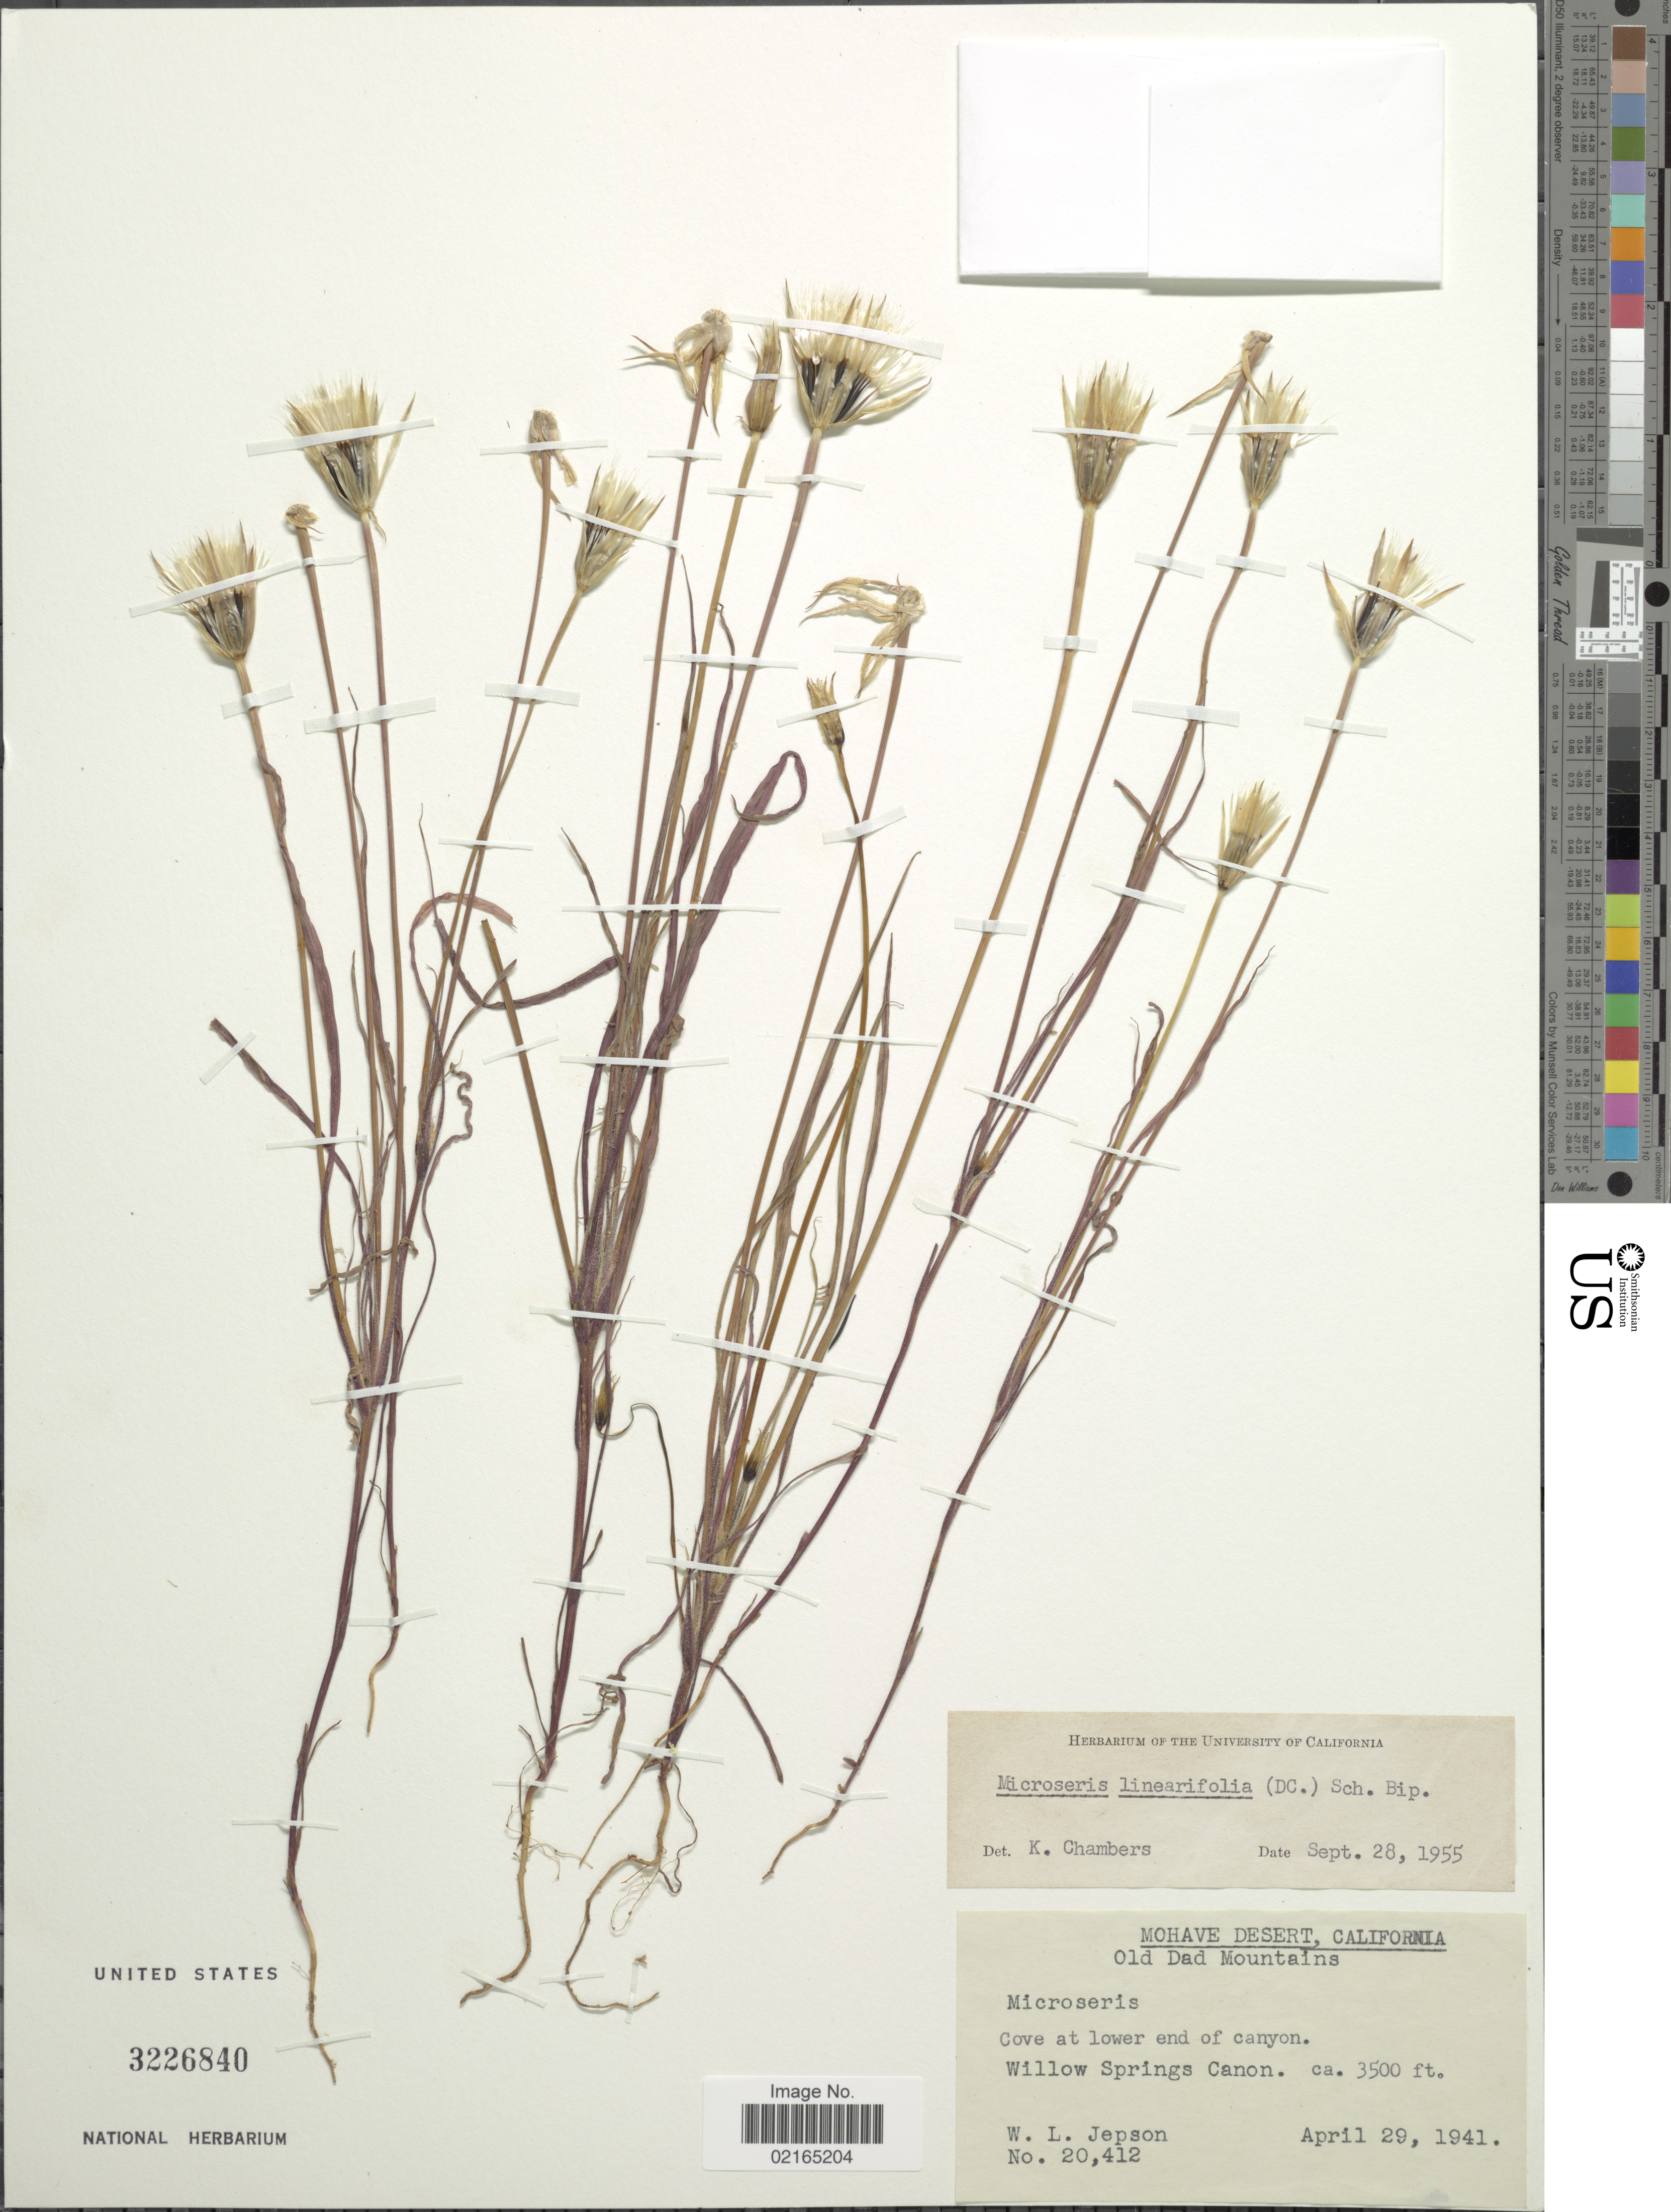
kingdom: Plantae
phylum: Tracheophyta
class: Magnoliopsida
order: Asterales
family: Asteraceae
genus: Uropappus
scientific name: Uropappus lindleyi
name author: (DC.) Nutt.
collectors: W. L. Jepson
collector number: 20412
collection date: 1941-04-29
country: United States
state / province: California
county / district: Kern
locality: Mohave Desert, Old Dad Mountains, cove at lower end of canyon, Willow Springs Canon.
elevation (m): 1067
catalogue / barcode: US 3226840